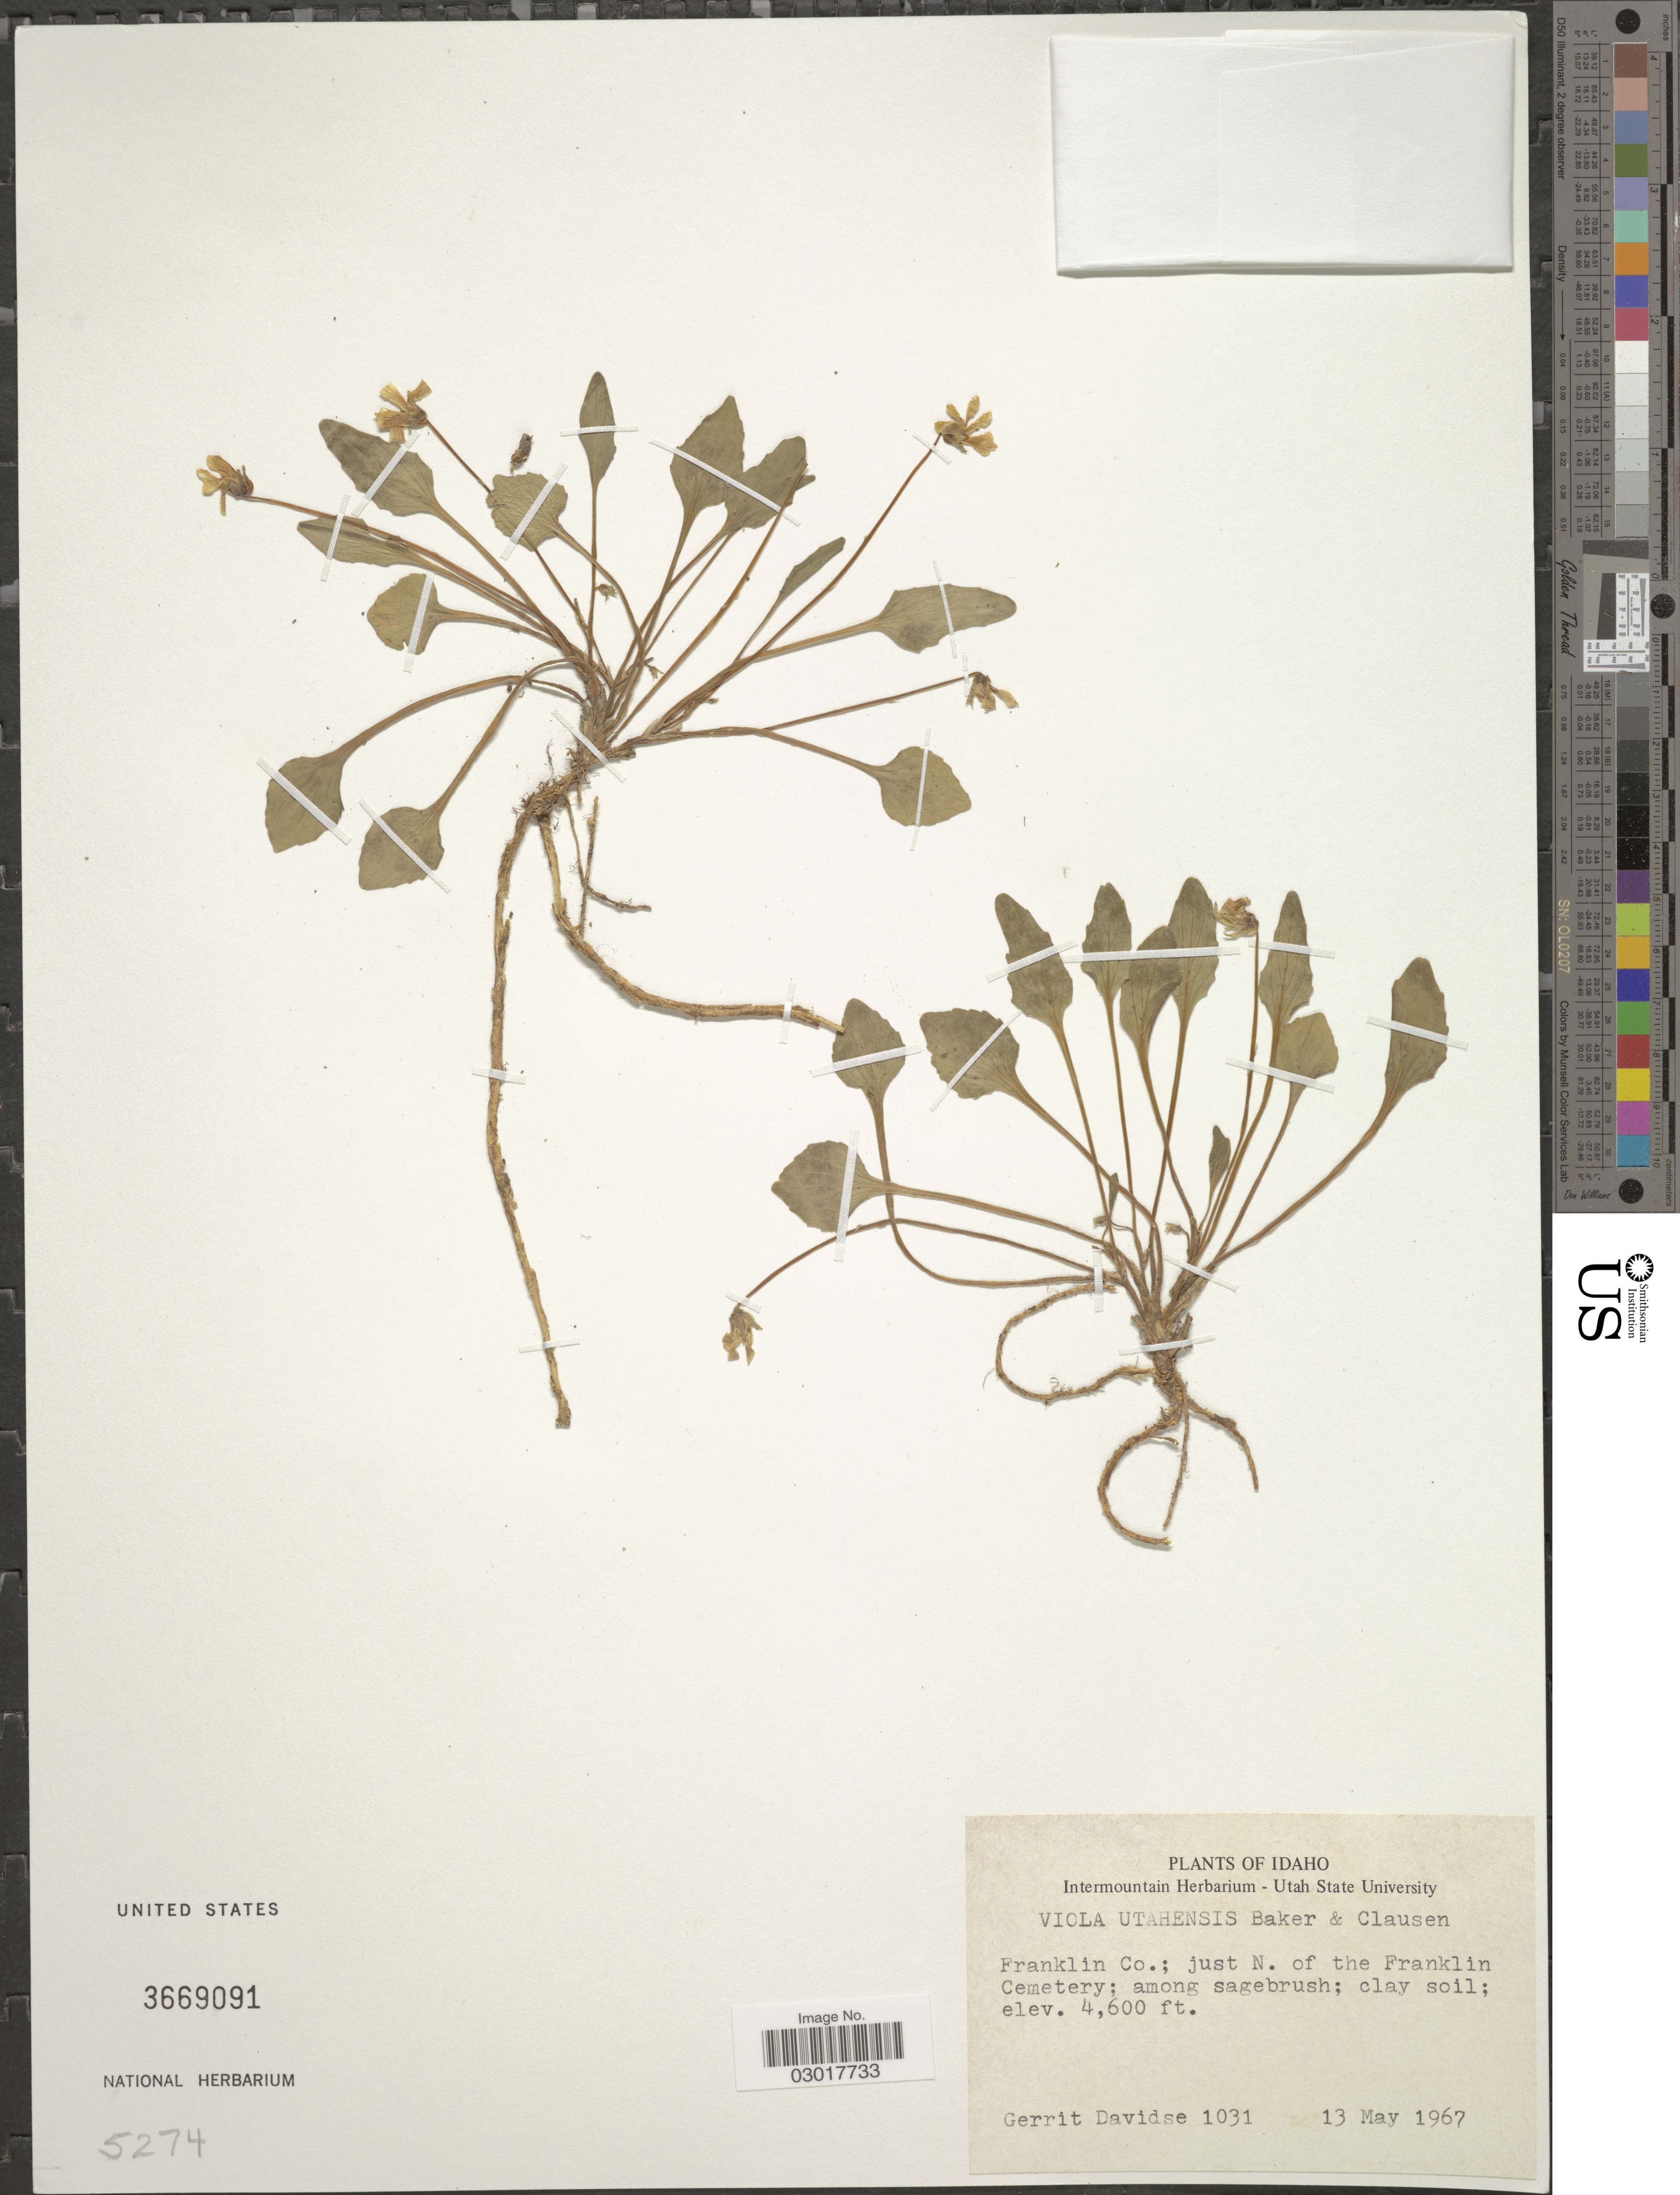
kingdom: Plantae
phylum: Tracheophyta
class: Magnoliopsida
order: Malpighiales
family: Violaceae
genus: Viola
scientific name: Viola utahensis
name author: M.S. Baker & J.C. Clausen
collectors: G. Davidse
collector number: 1031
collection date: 1967-05-13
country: United States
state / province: Idaho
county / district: Franklin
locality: just N. of the Franklin Cemetery.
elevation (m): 1402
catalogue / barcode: US 3669091